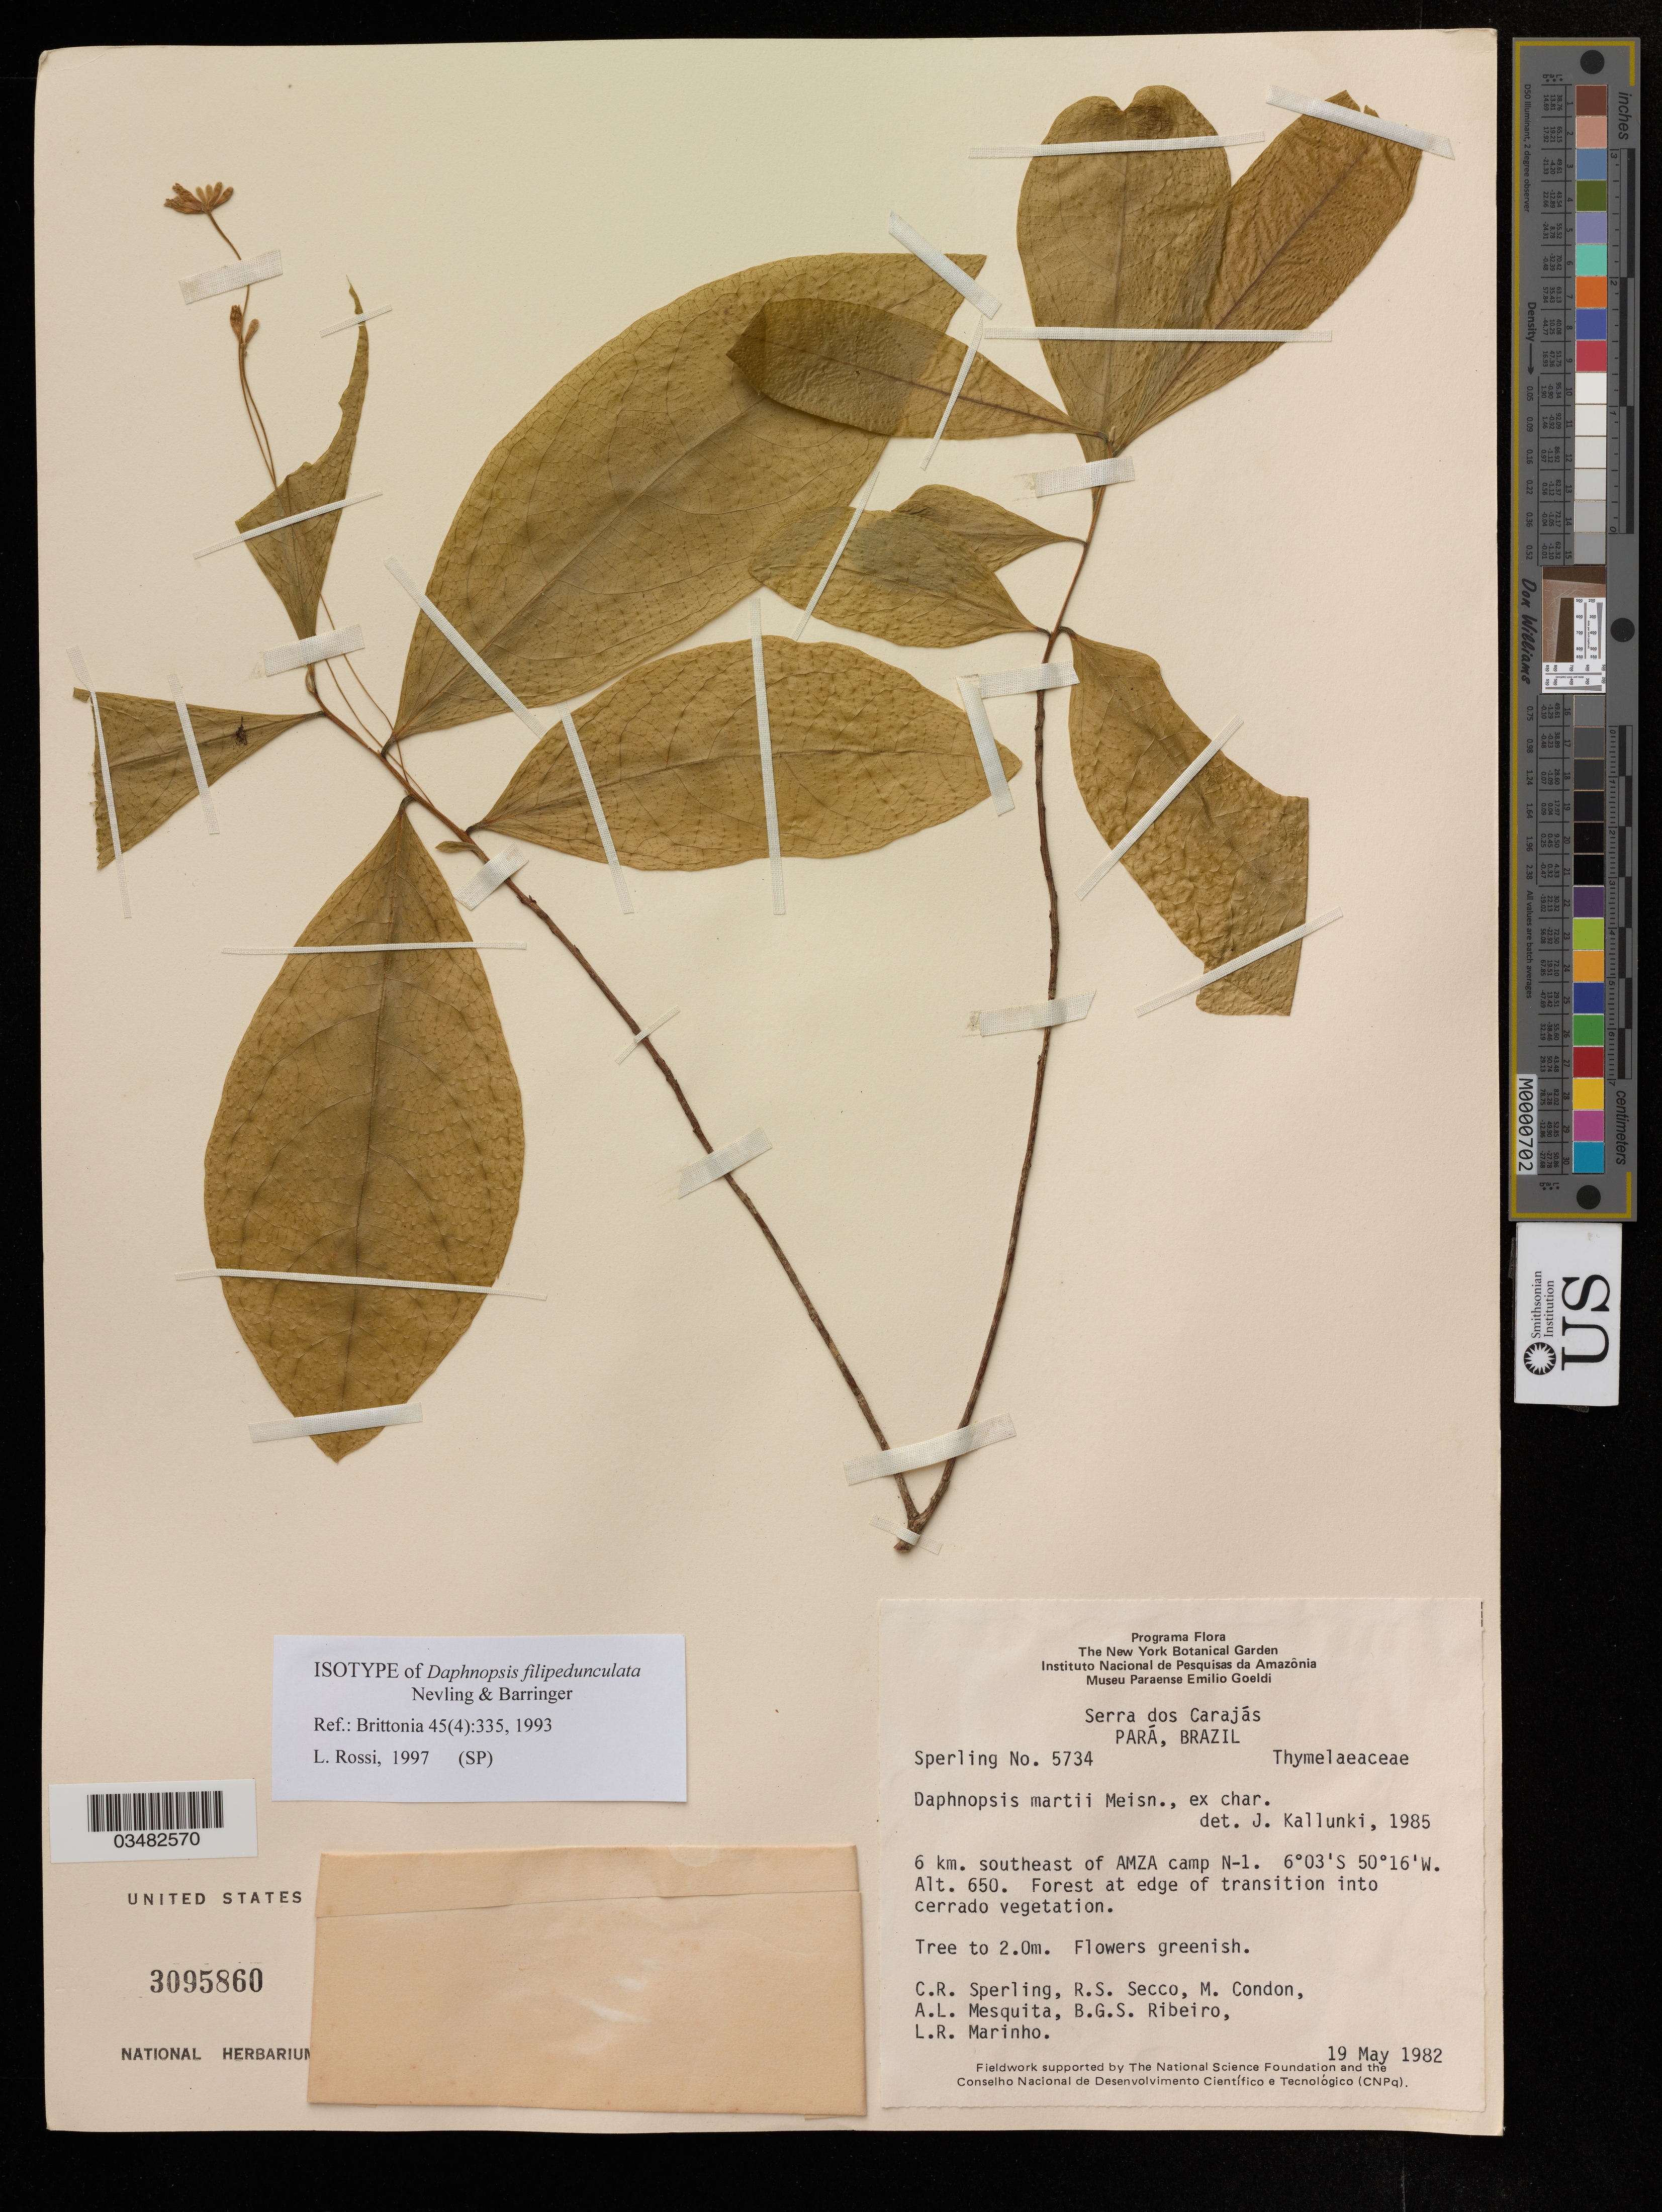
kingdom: Plantae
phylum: Tracheophyta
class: Liliopsida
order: Poales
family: Poaceae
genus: Hordeum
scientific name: Hordeum jubatum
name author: L.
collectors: J. Lunell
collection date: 1904-06-27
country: United States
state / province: North Dakota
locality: Benson County. In prairies, Leeds.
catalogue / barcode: US 730904